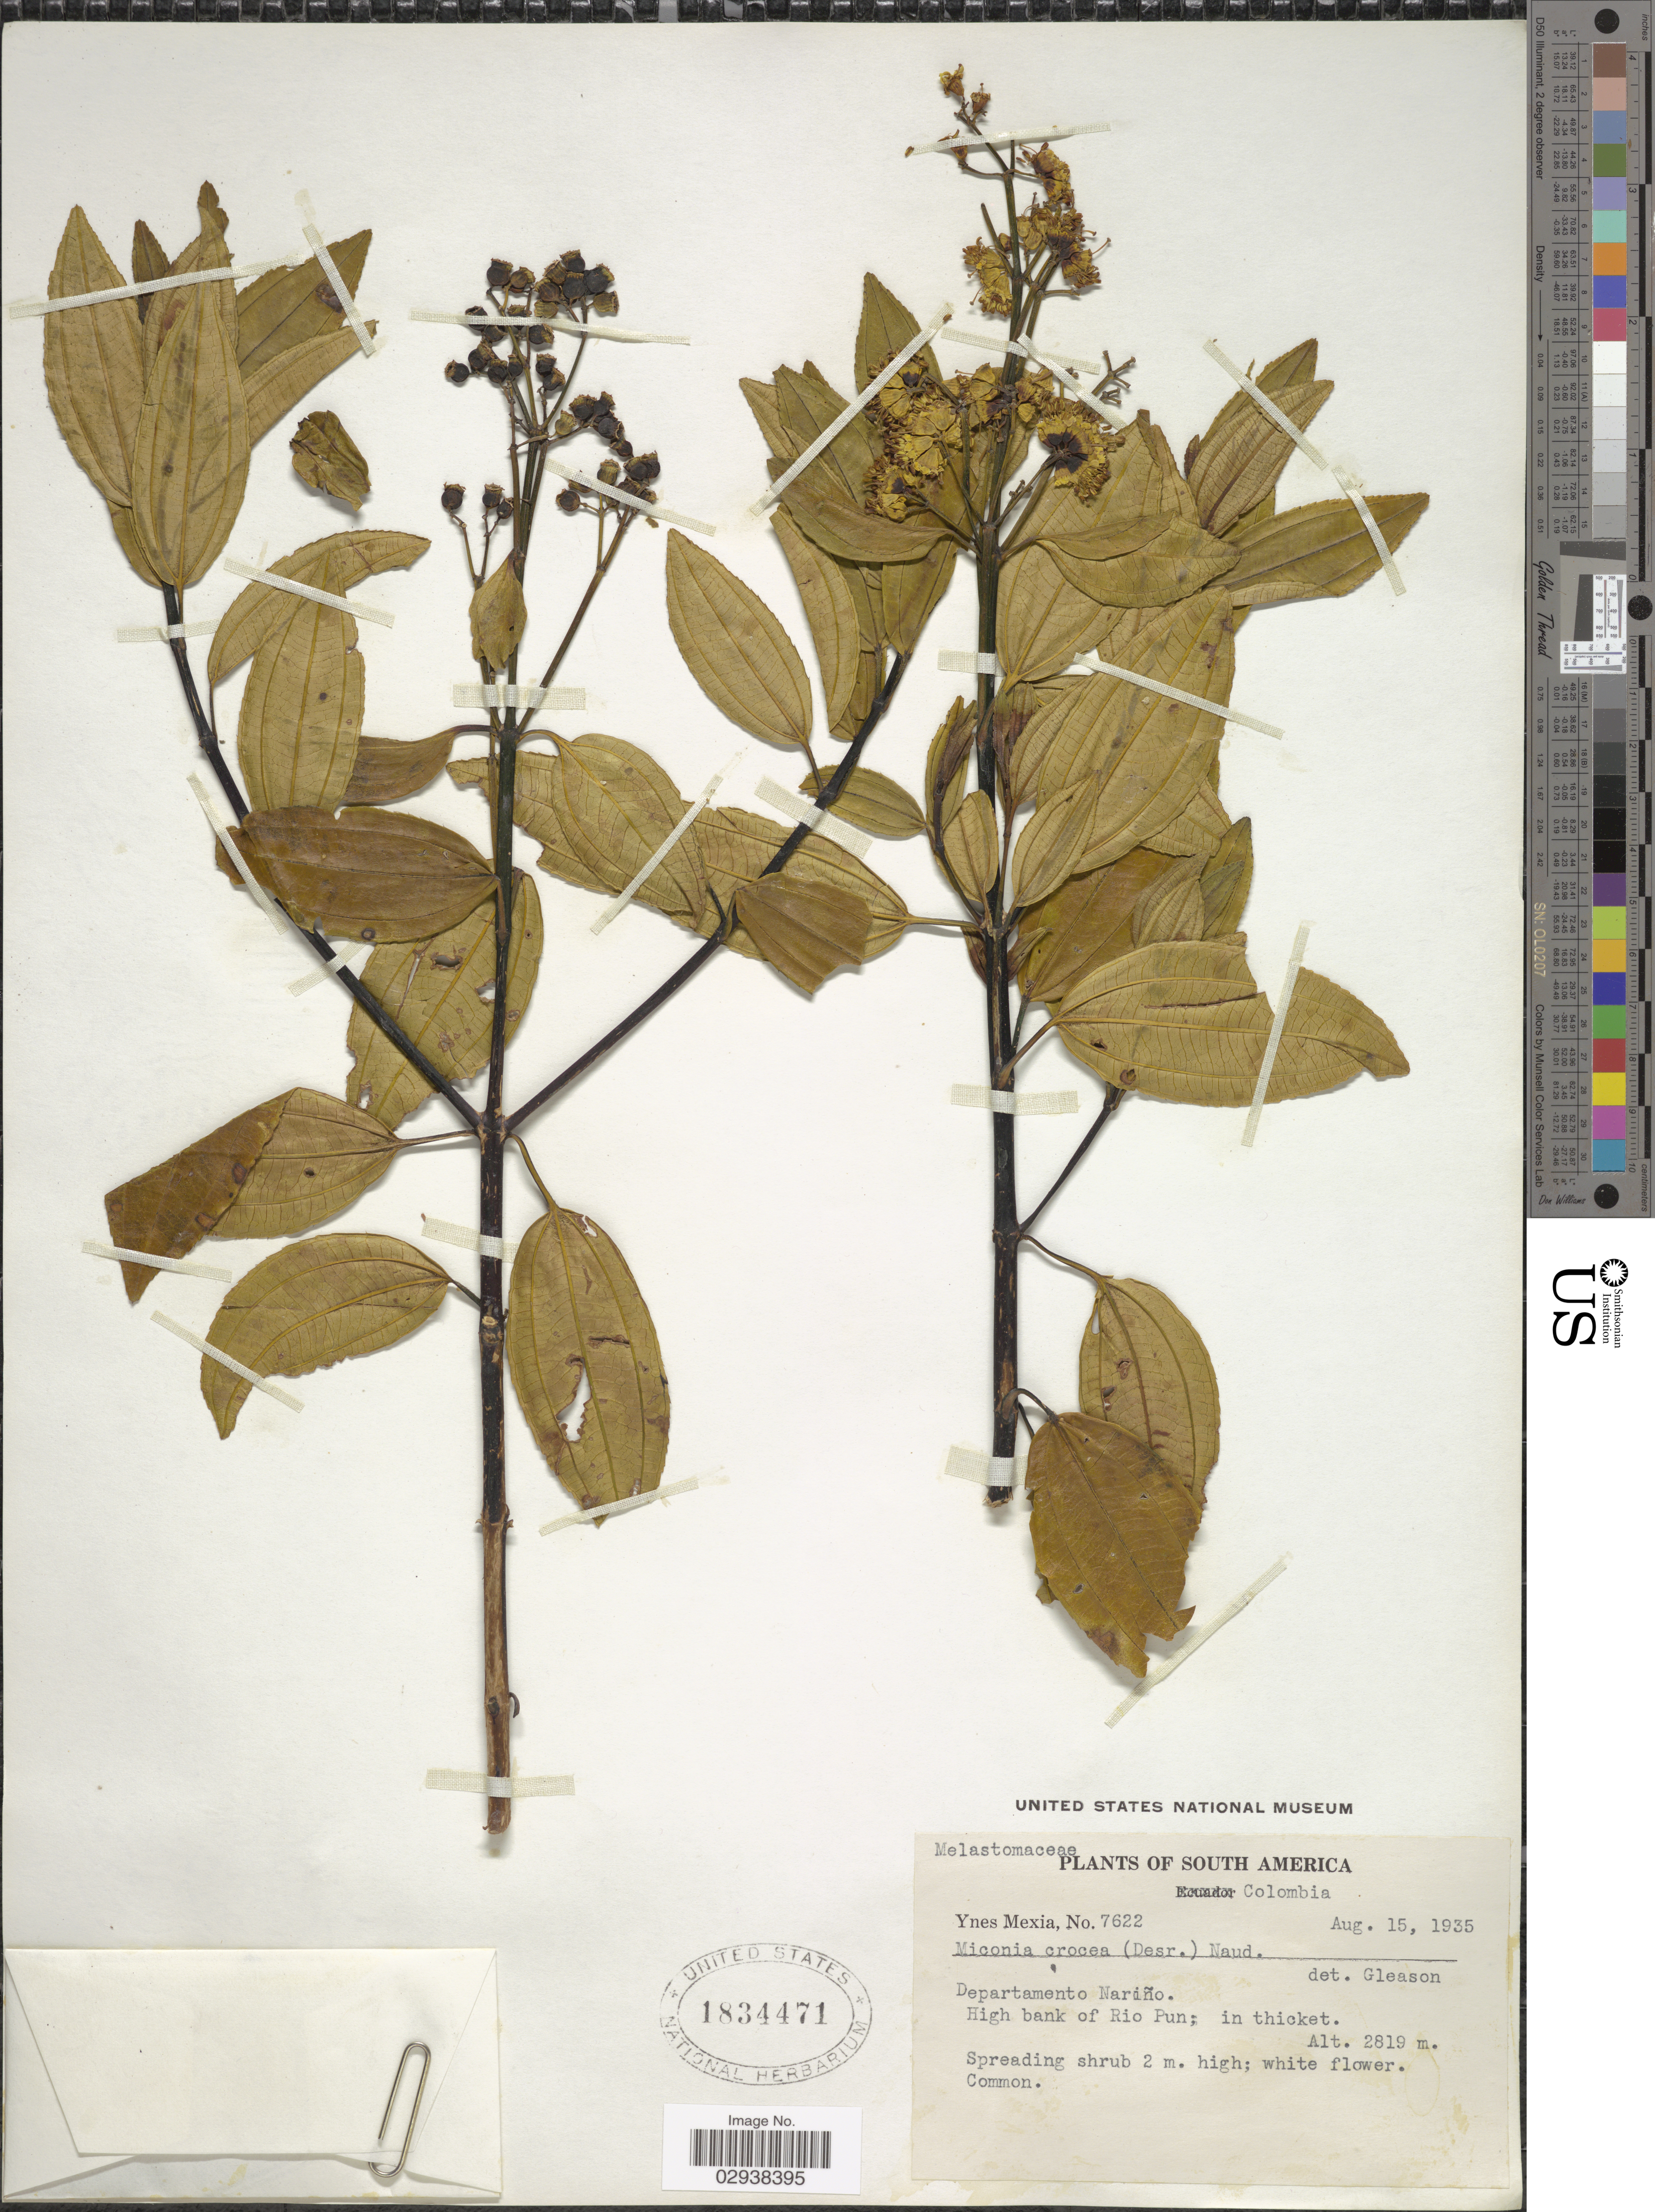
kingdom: Plantae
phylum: Tracheophyta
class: Magnoliopsida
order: Myrtales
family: Melastomataceae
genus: Miconia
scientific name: Miconia crocea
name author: (Desr.) Naudin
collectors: Y. Mexia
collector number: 7622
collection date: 1935-08-15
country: Colombia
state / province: Nariño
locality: Departamento Nariño, High bank of Rio Pun.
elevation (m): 2819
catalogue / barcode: US 1834471